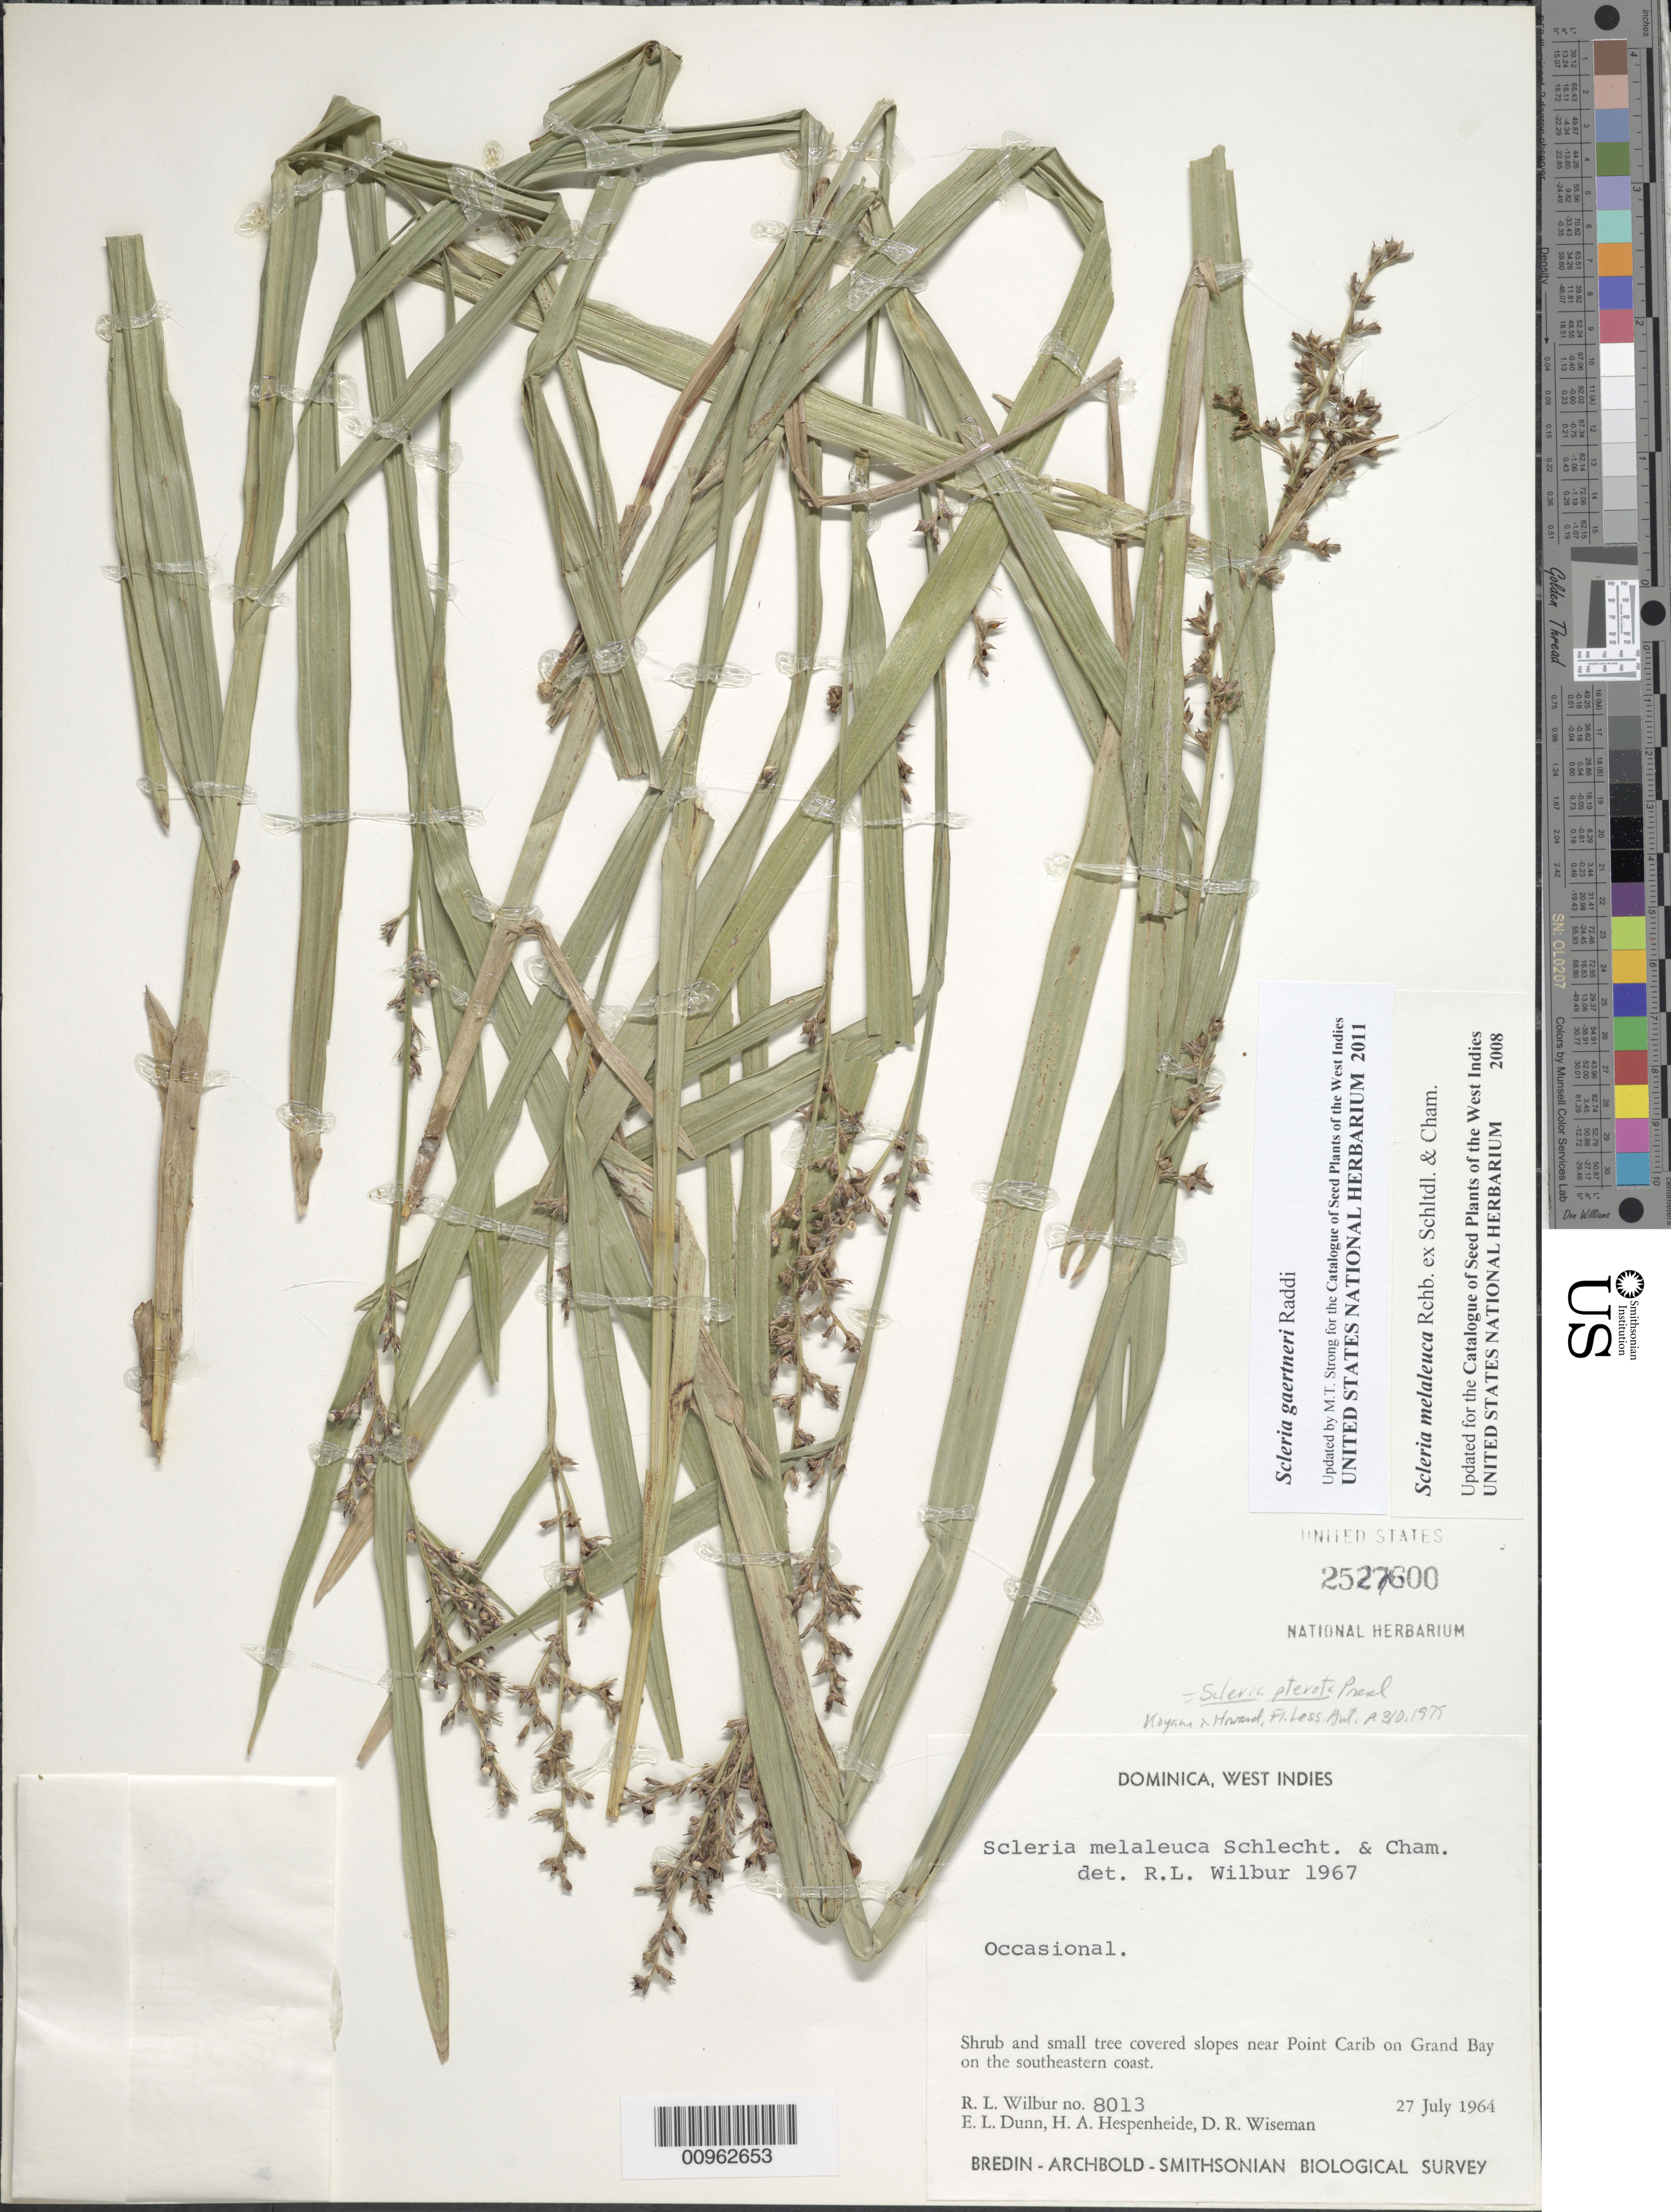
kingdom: Plantae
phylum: Tracheophyta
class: Liliopsida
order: Poales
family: Cyperaceae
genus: Scleria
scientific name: Scleria gaertneri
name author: Raddi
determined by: Strong, M. T., (US), Smithsonian Institution - National Museum of Natural History (UNITED STATES)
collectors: R. L. Wilbur, E. Dunn, H. A. Hespenheide & D. R. Wiseman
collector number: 8013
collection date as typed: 27 Jul 1964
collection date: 1964-07-27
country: Dominica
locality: Near Point Carib on Grand Bay on the southeastern coast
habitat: Shrub and small tree covered slopes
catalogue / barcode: US 2527600